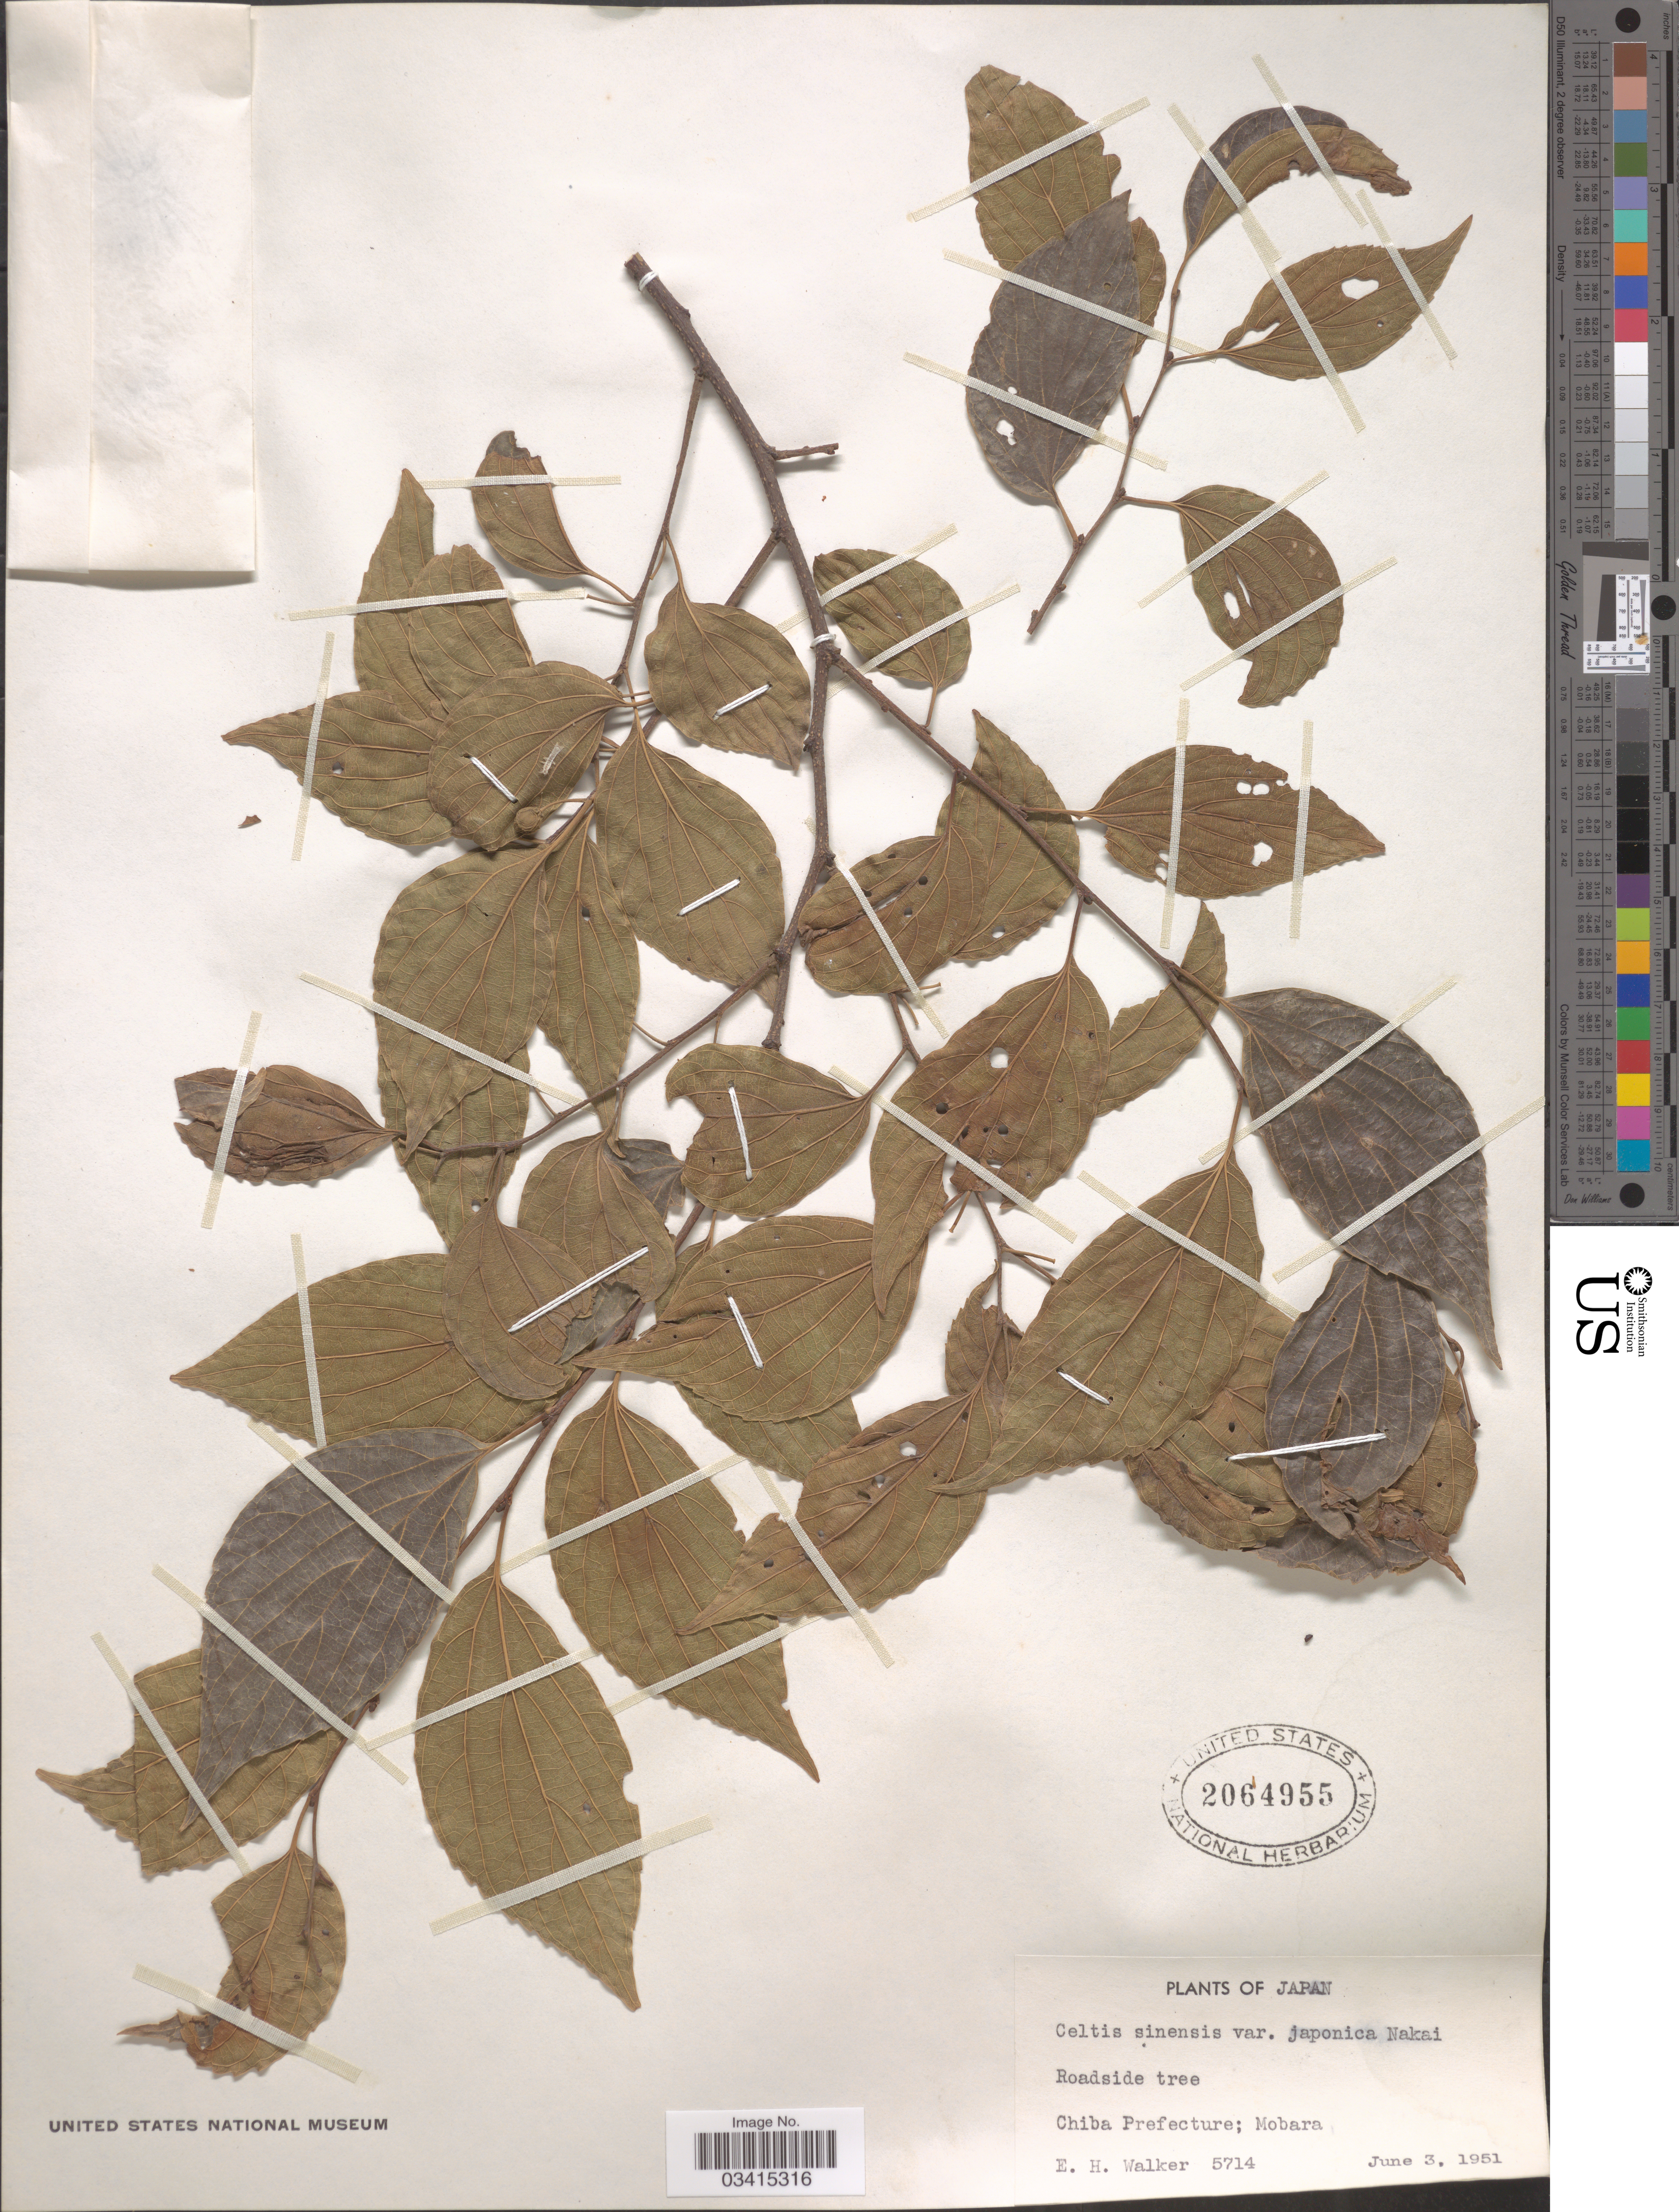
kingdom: Plantae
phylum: Tracheophyta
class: Magnoliopsida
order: Rosales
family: Cannabaceae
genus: Celtis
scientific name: Celtis sinensis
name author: Pers.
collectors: E. H. Walker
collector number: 5714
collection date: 1951-06-03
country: Japan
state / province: Tiba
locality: Chiba Prefecture; Mobara.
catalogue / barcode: US 2064955